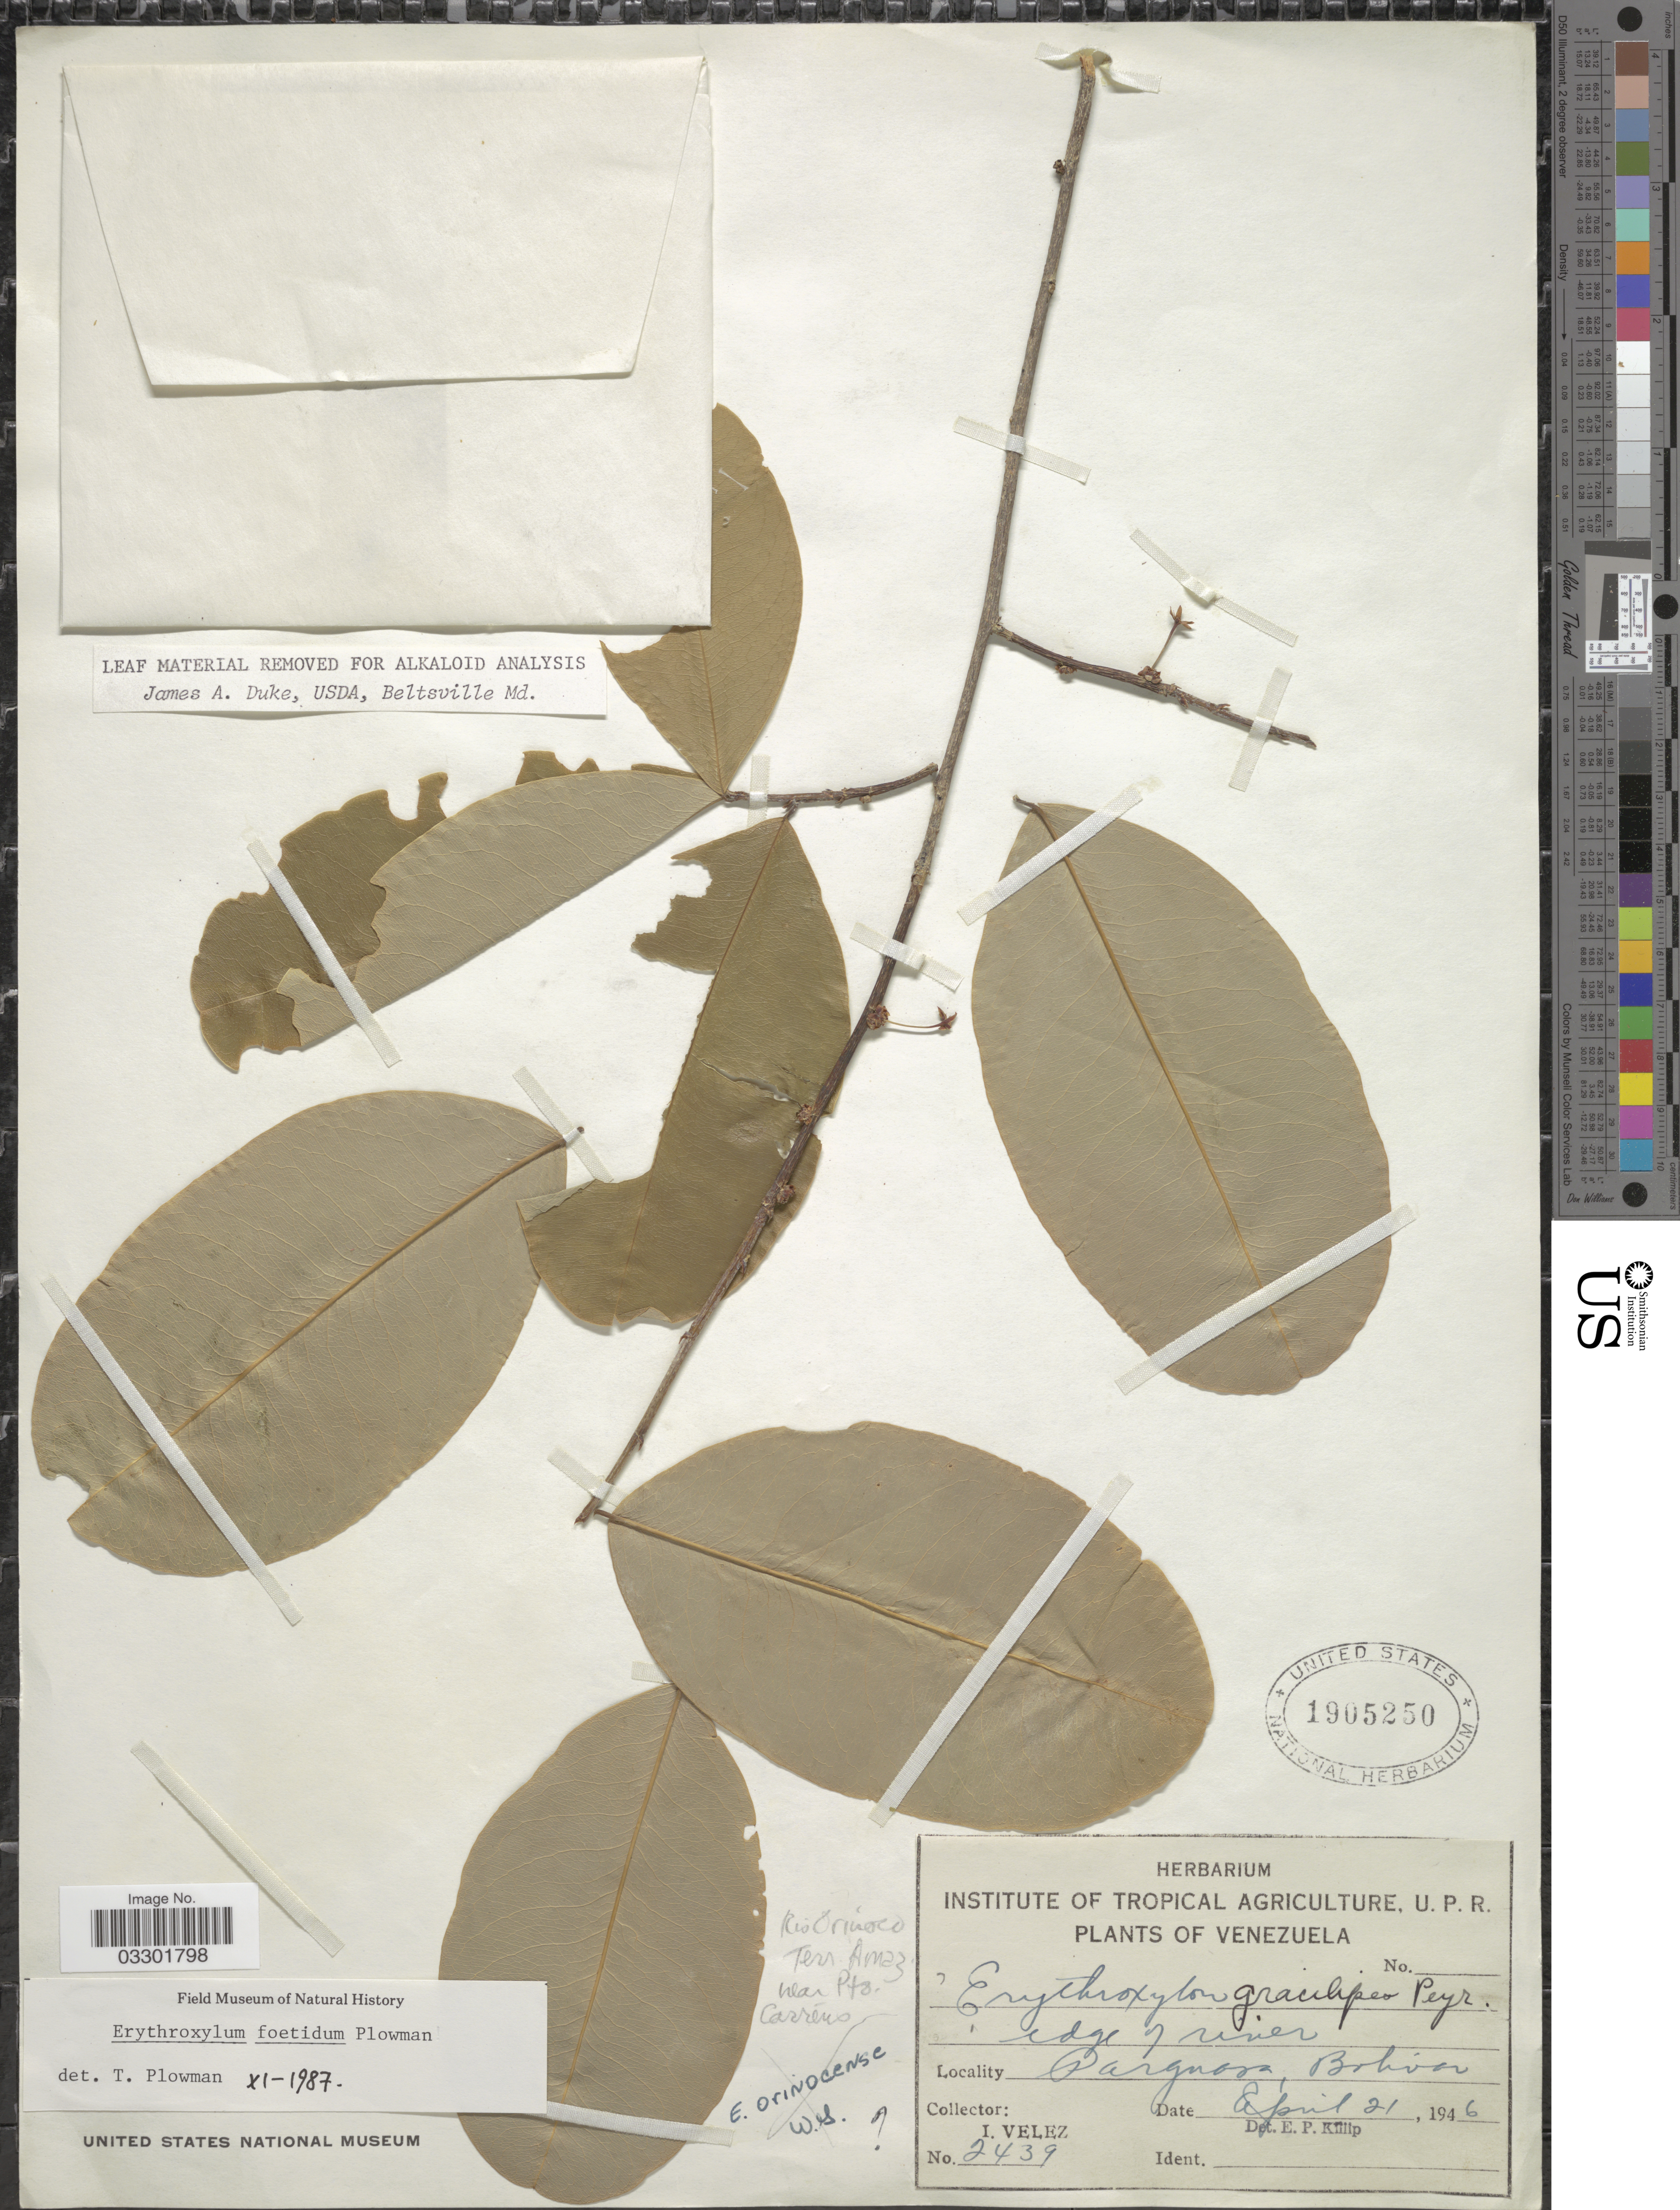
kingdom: Plantae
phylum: Tracheophyta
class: Magnoliopsida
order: Malpighiales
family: Erythroxylaceae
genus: Erythroxylum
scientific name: Erythroxylum foetidum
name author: Plowman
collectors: I. Velez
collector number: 2439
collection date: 1946-04-21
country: Venezuela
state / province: Bolivar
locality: Rio Orinoco. Terr Amaz. Near Pto. Carréno. Parguasa [interpreted].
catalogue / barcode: US 1905250